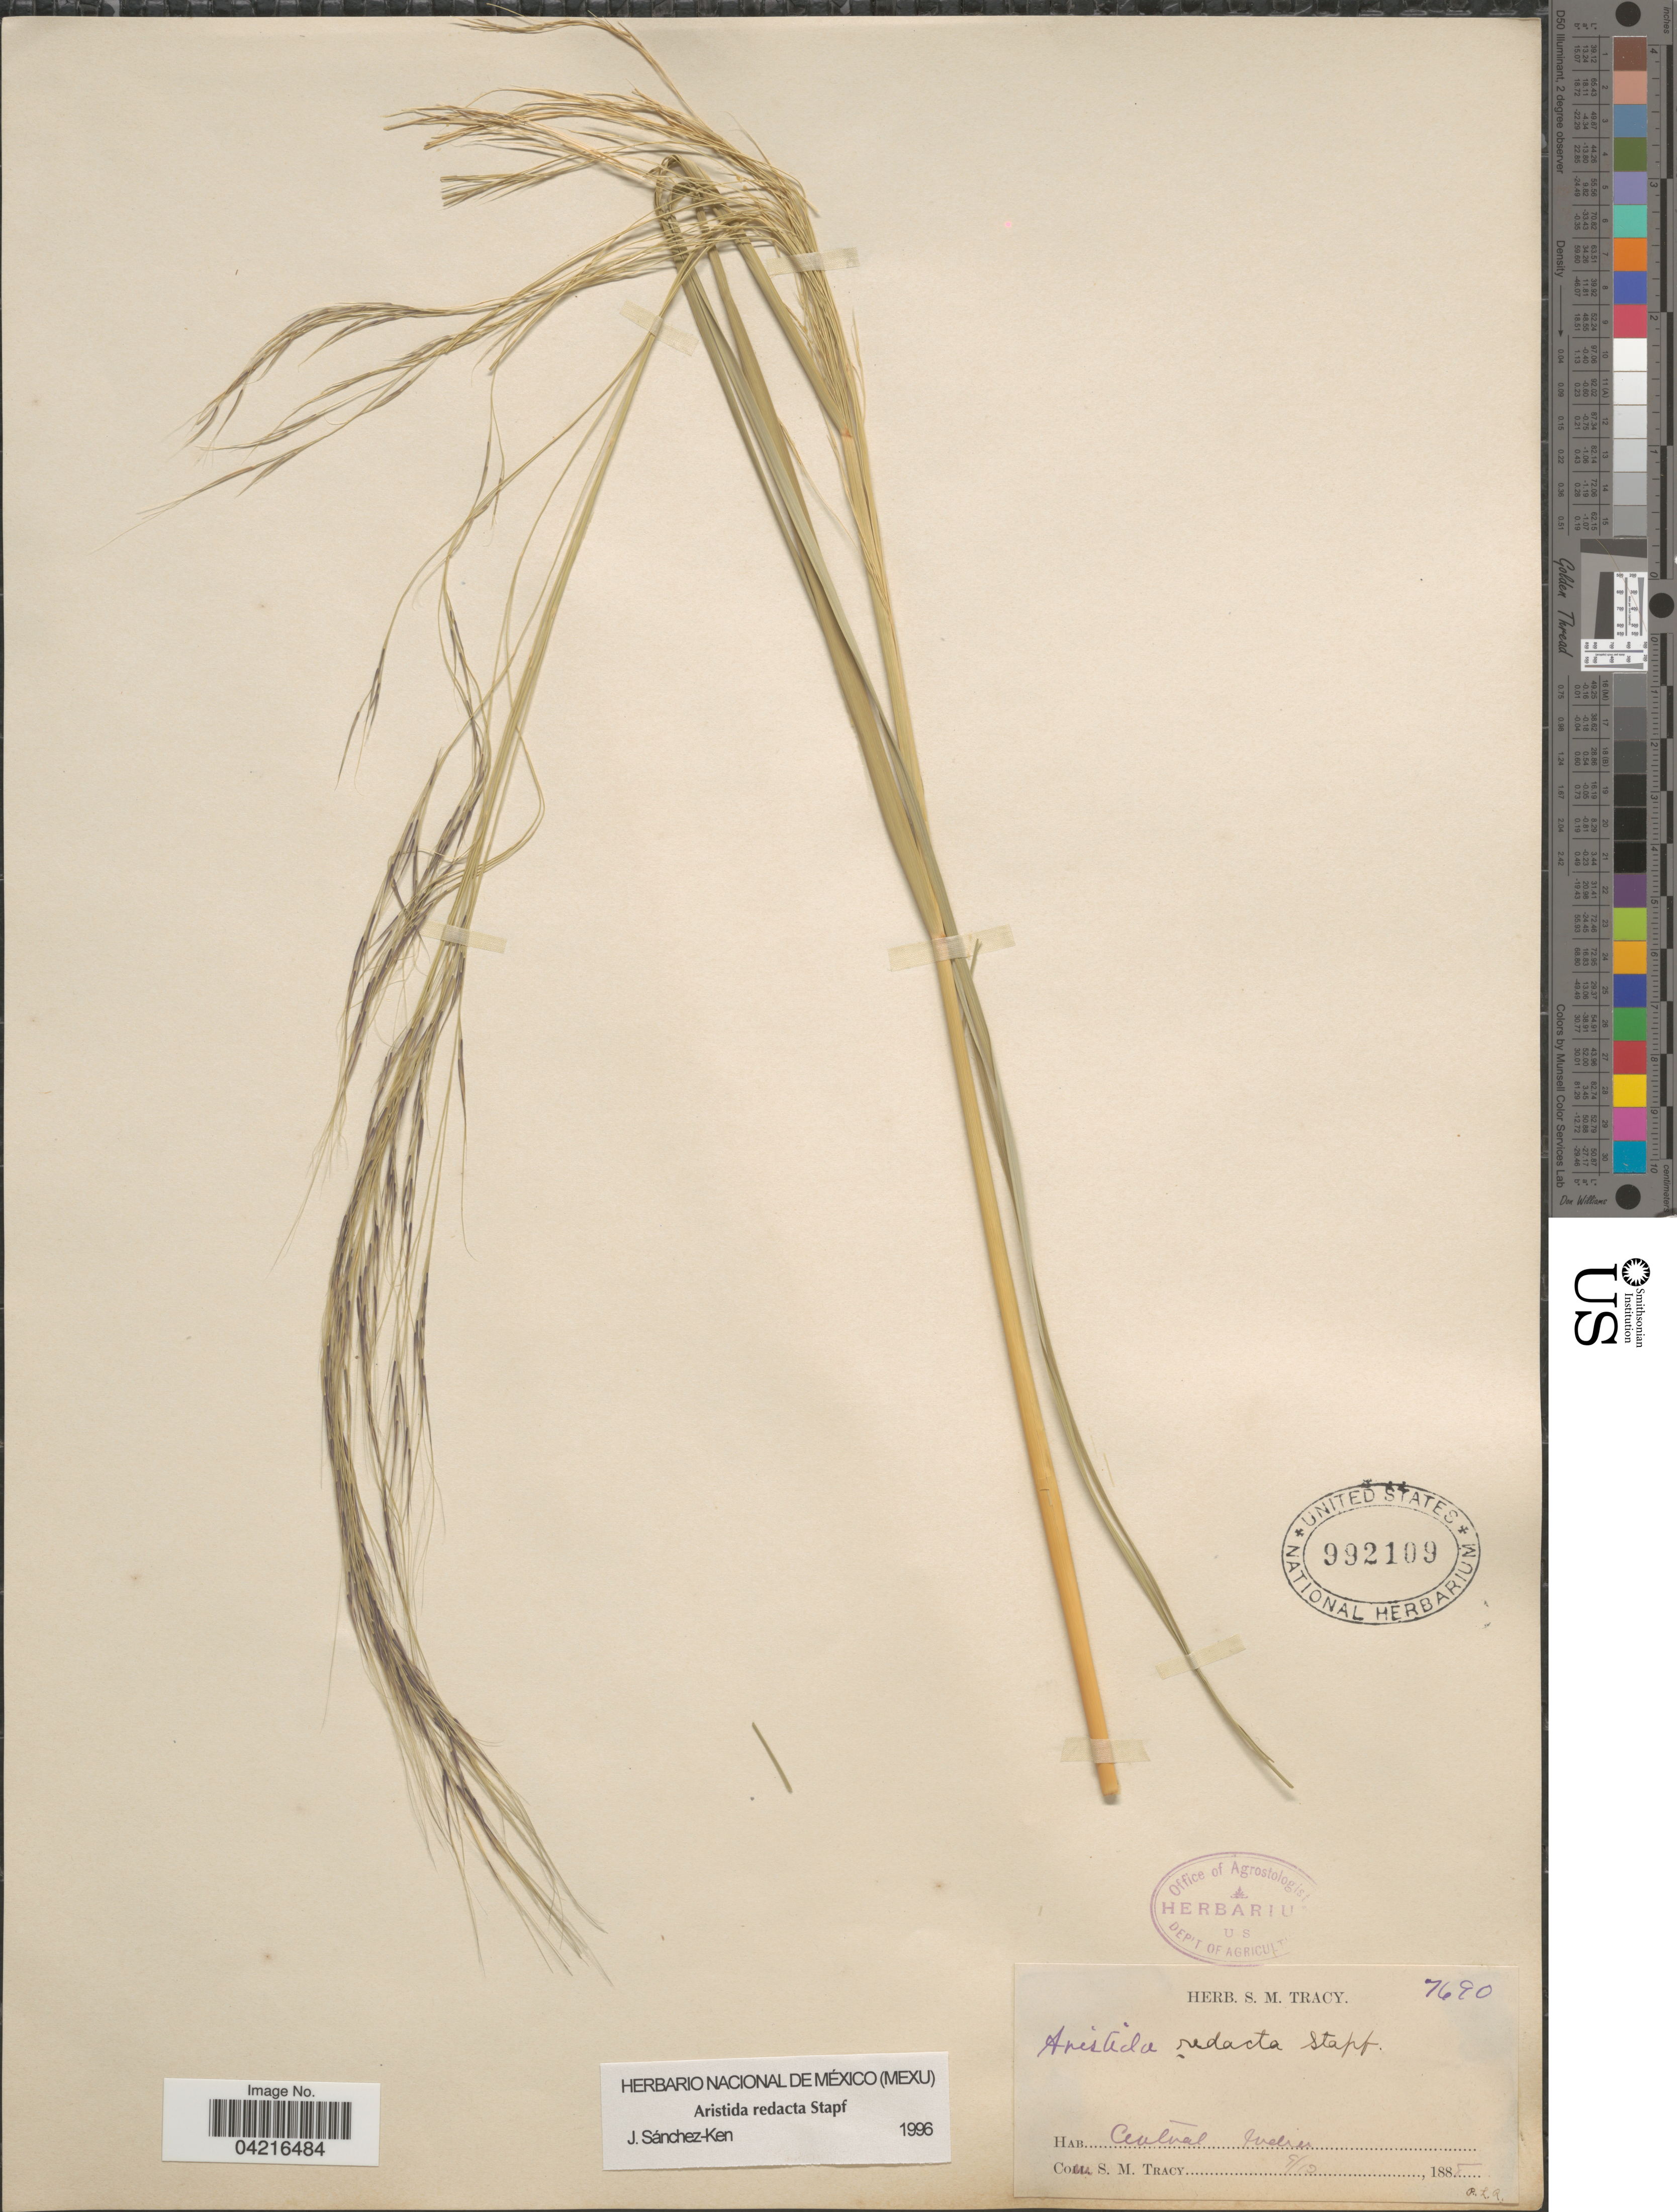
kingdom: Plantae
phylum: Tracheophyta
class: Liliopsida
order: Poales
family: Poaceae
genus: Aristida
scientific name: Aristida redacta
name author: Stapf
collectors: S. M. Tracy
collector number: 7690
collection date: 1888-12-09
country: India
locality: Central India.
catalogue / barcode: US 992109